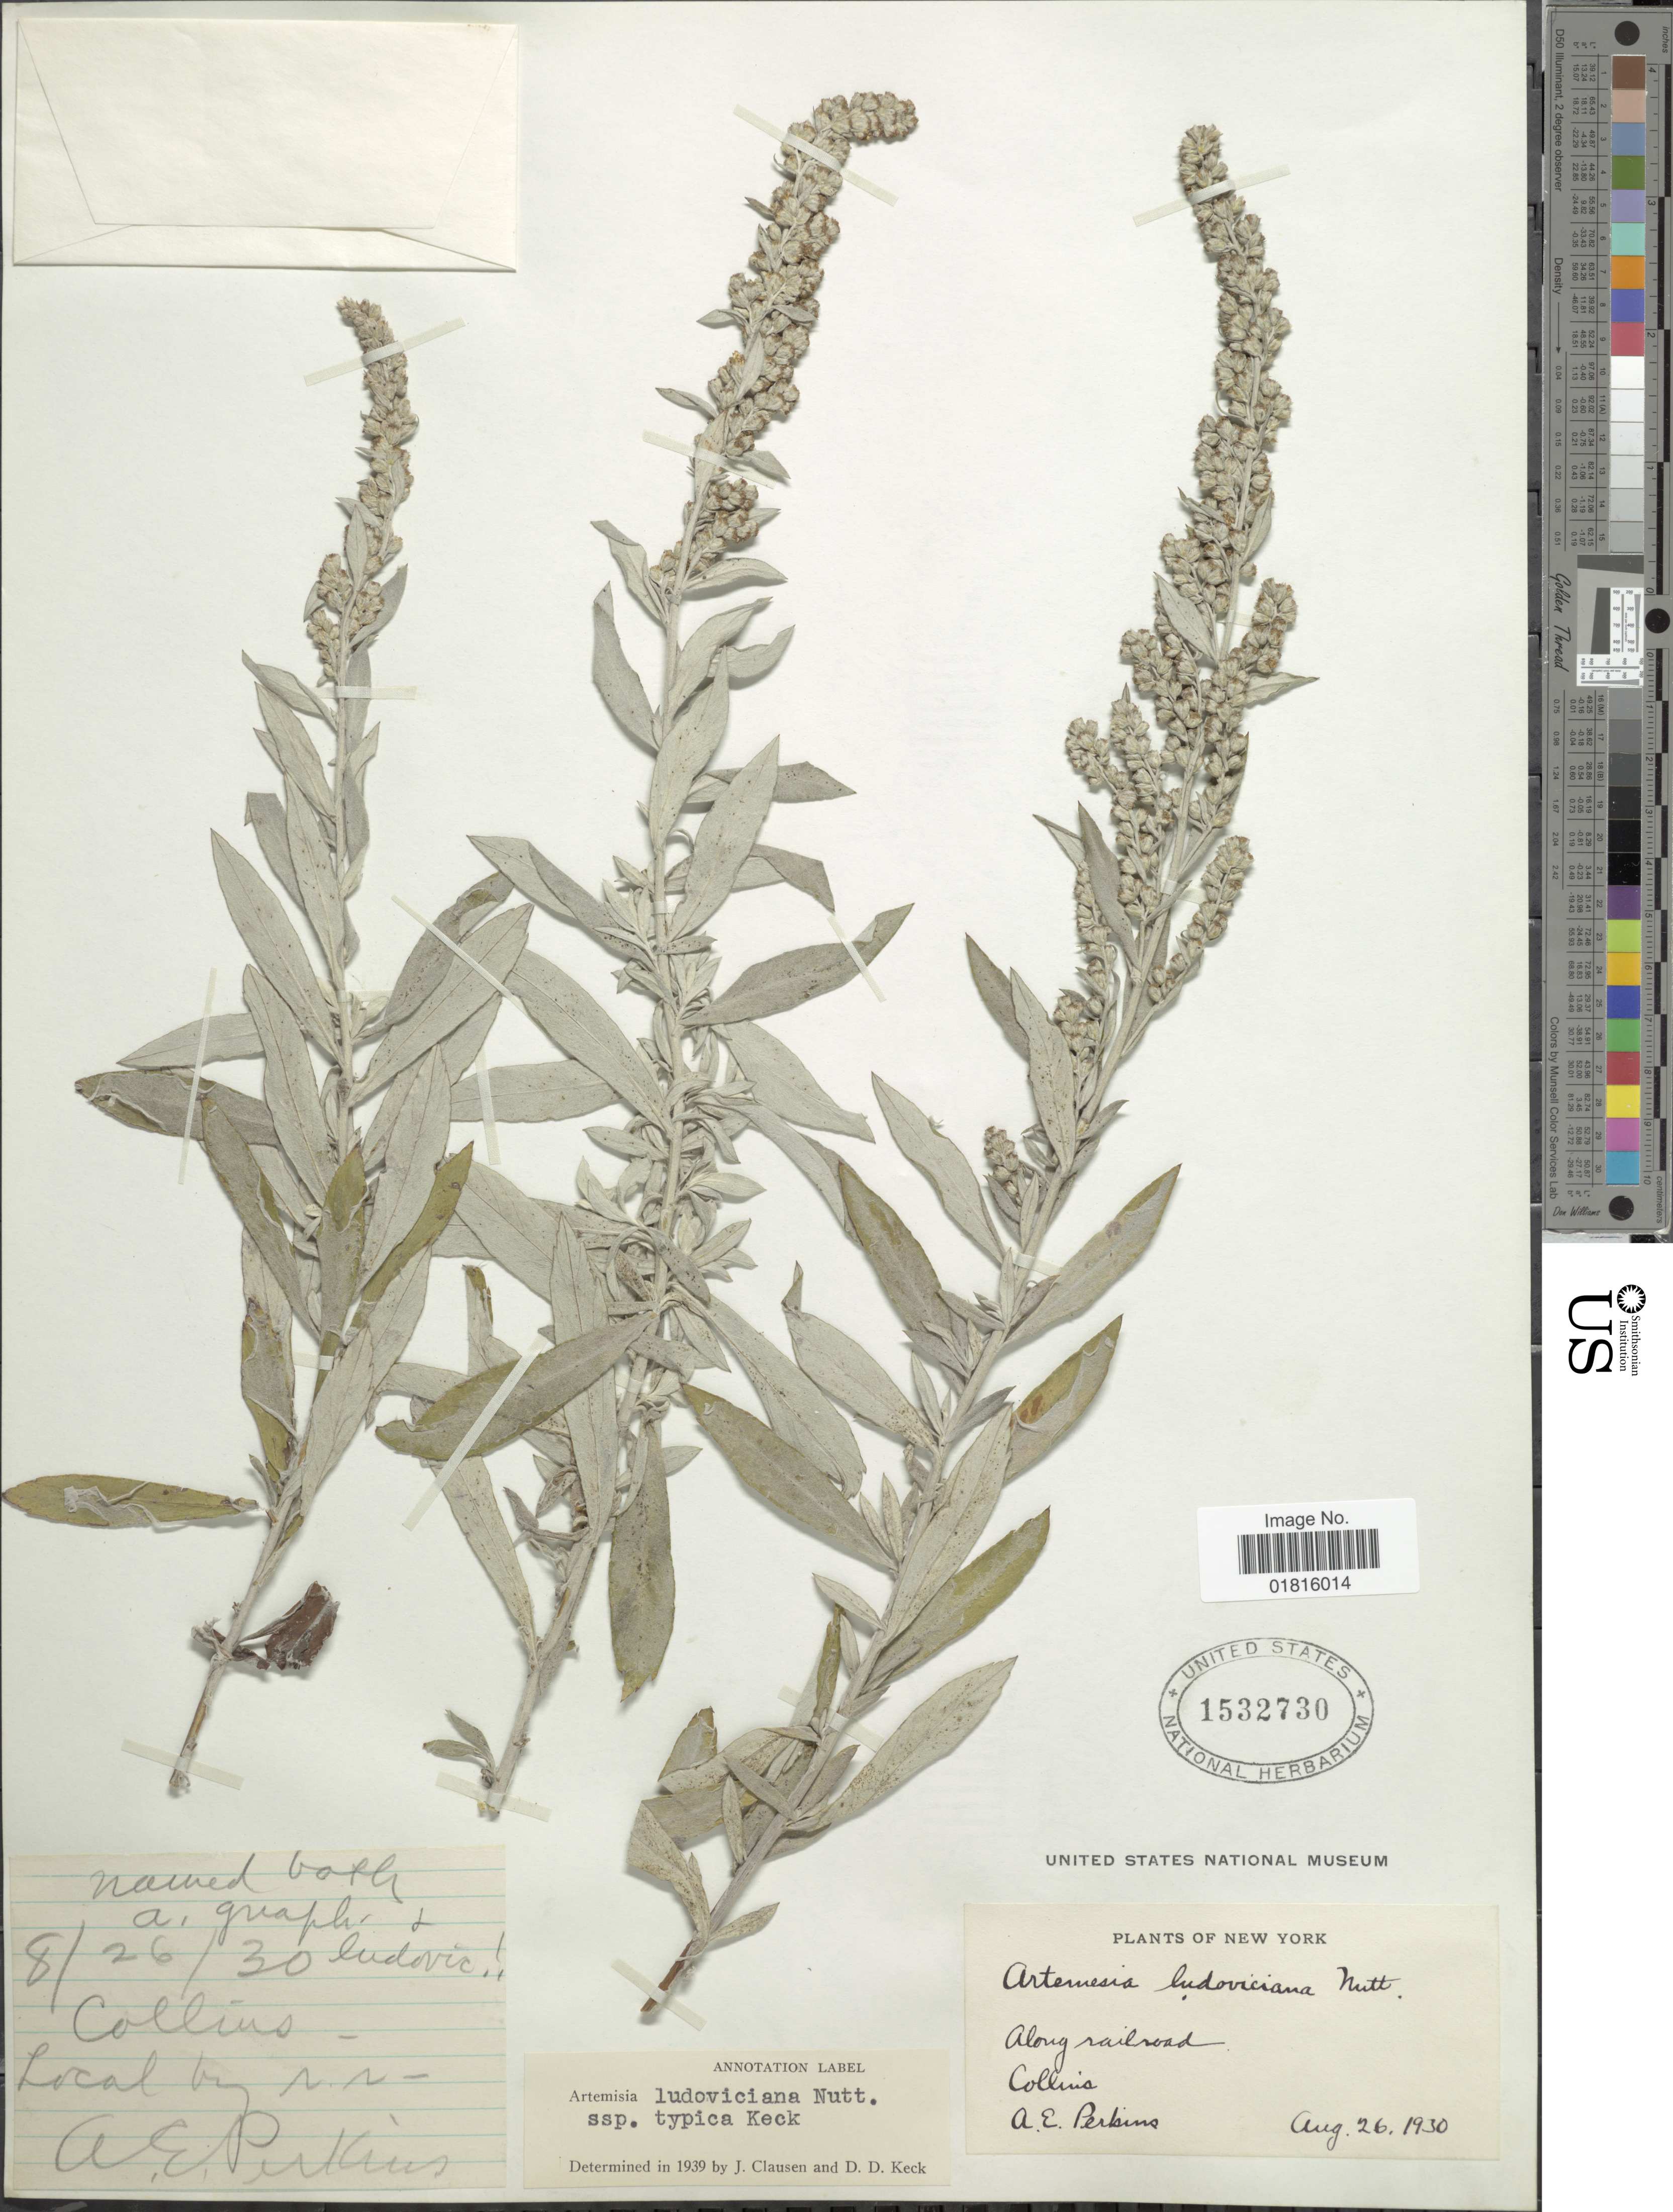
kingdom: Plantae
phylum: Tracheophyta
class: Magnoliopsida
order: Asterales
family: Asteraceae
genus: Artemisia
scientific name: Artemisia ludoviciana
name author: Nutt.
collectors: A. E. Perkins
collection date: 1930-08-26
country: United States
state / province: New York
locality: Along railroad, Collins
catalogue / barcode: US 1532730